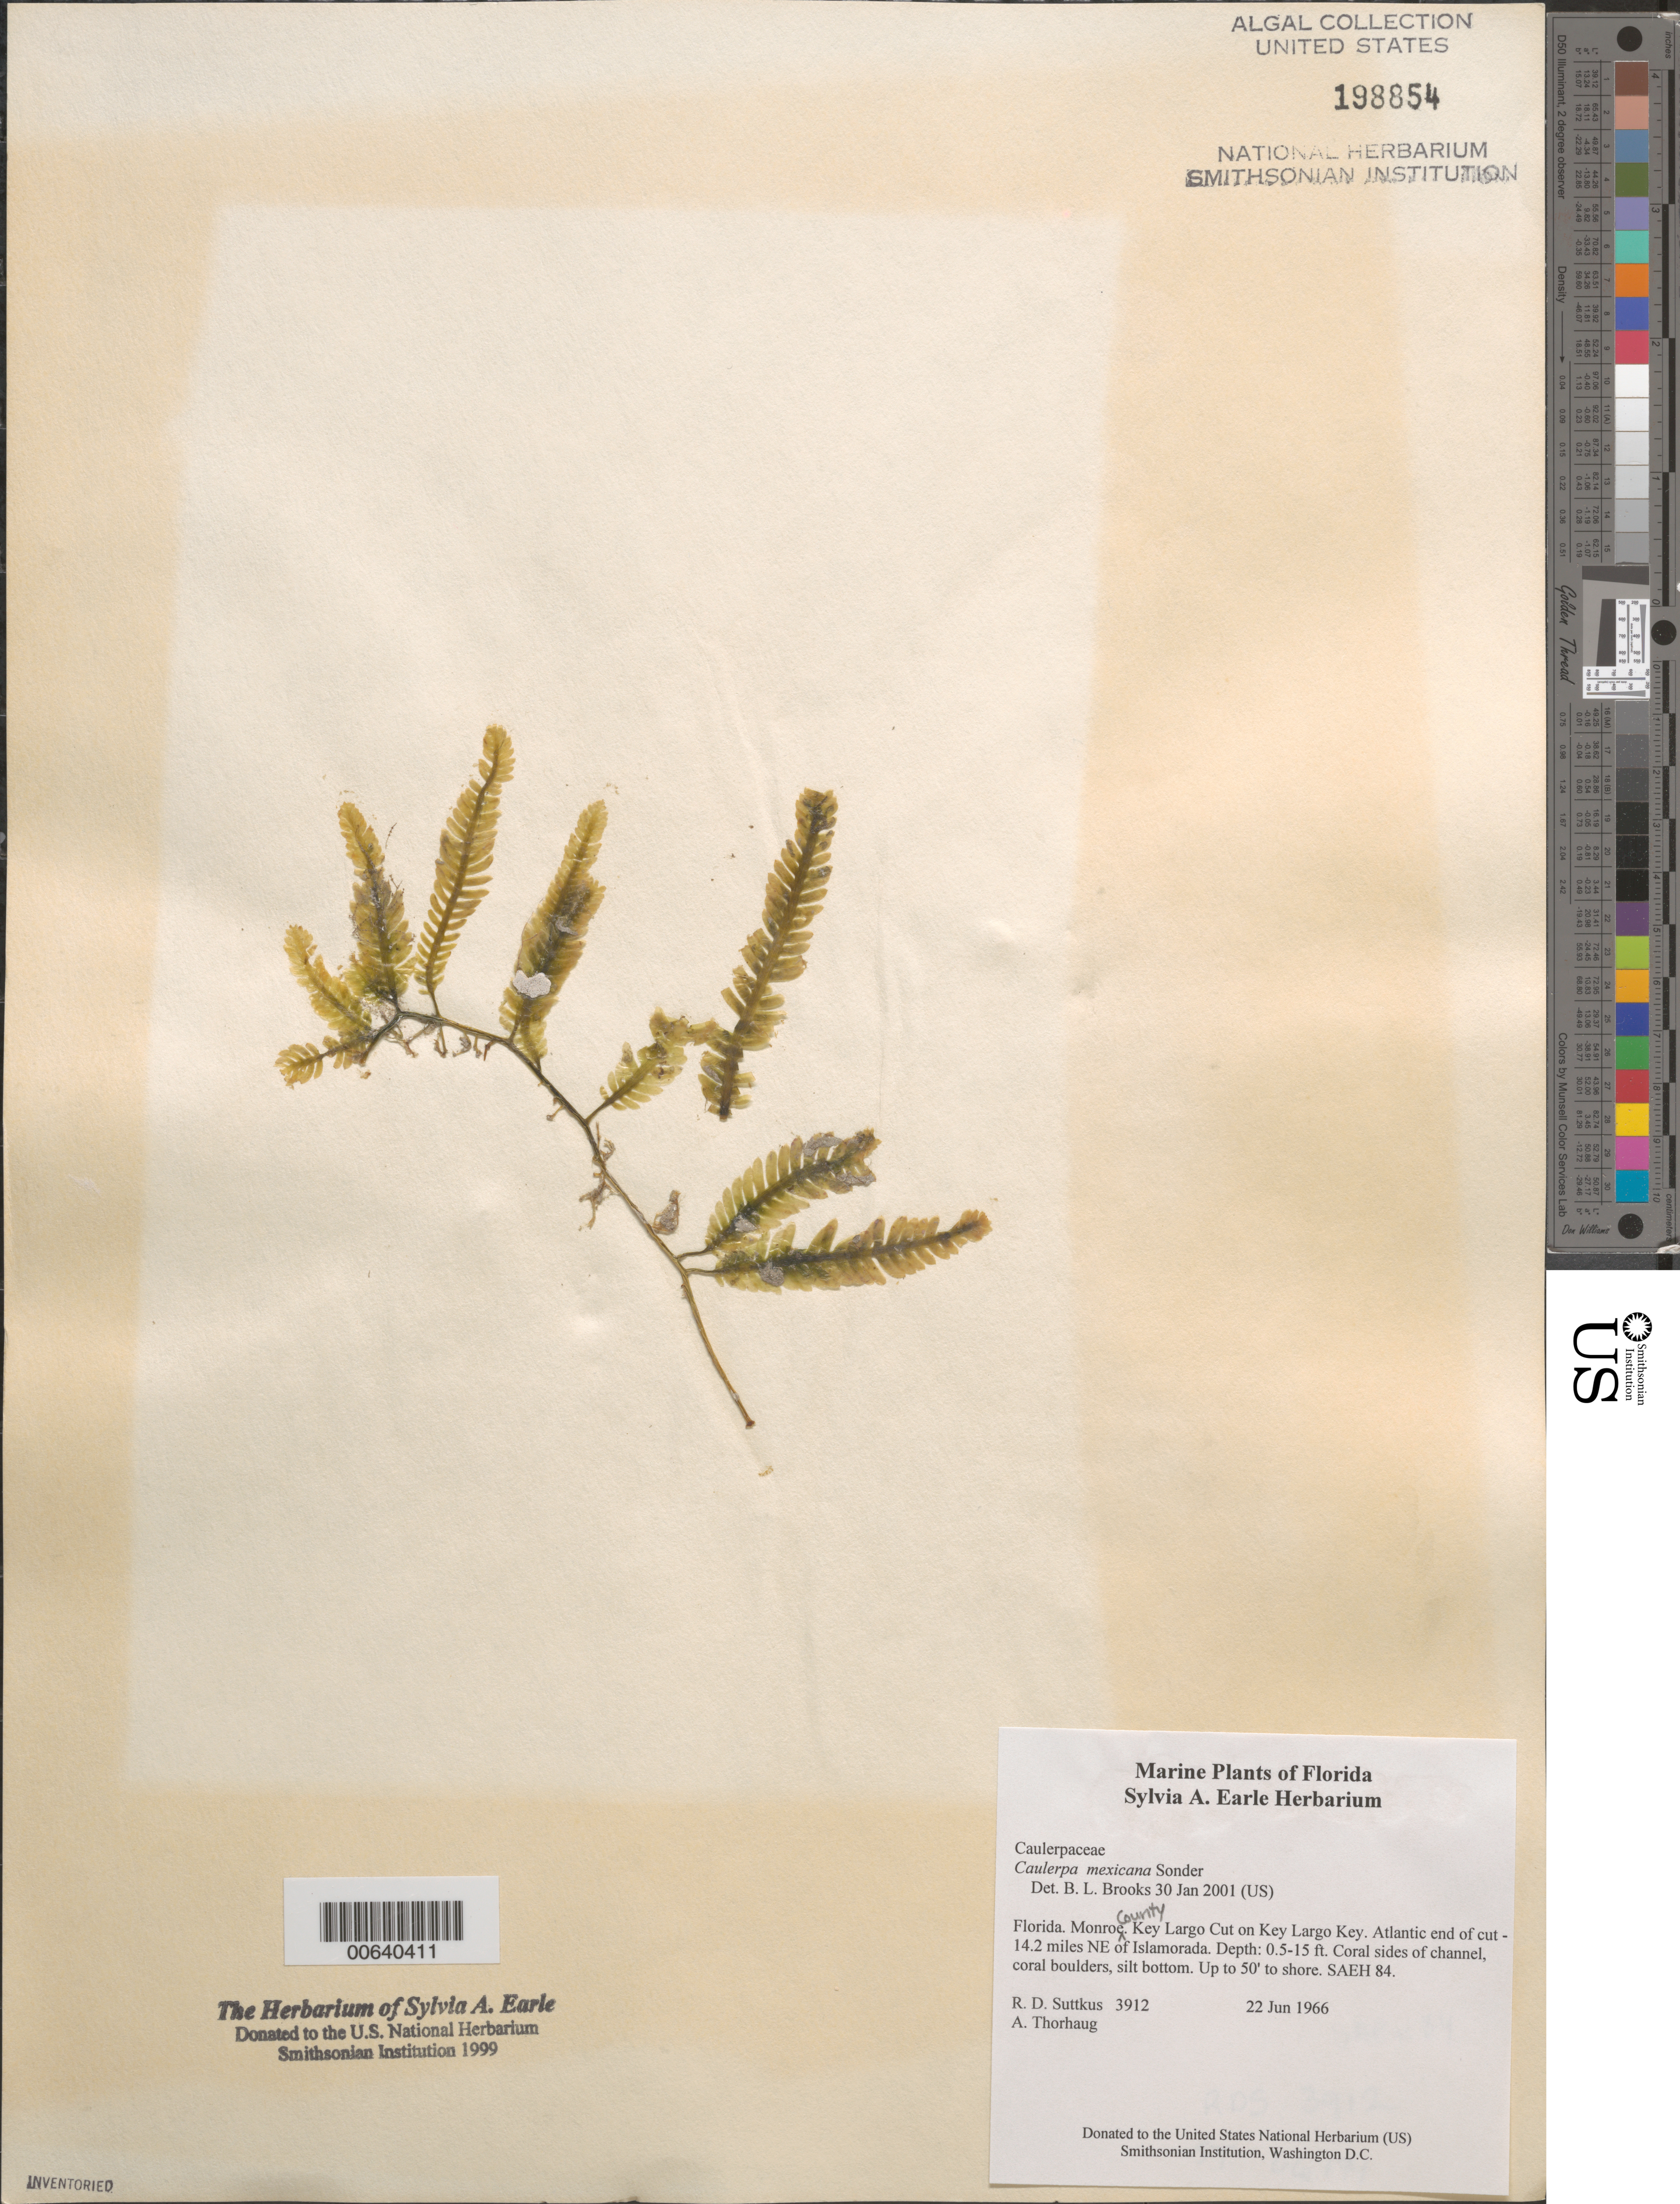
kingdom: Plantae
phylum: Chlorophyta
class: Ulvophyceae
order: Bryopsidales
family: Caulerpaceae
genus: Caulerpa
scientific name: Caulerpa mexicana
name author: Sond. ex Kütz.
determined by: Brooks, B. L., (BOT), Smithsonian Institution - National Museum of Natural History (UNITED STATES)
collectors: R. Suttkus & A. Thorhaug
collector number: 3912 & SAEH 84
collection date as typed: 22 Jun 1966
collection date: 1966-06-22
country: United States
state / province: Florida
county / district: Monroe County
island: Key Largo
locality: Key Largo Cut, 14.2 miles northeast of Islamorada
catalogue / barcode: US 198854